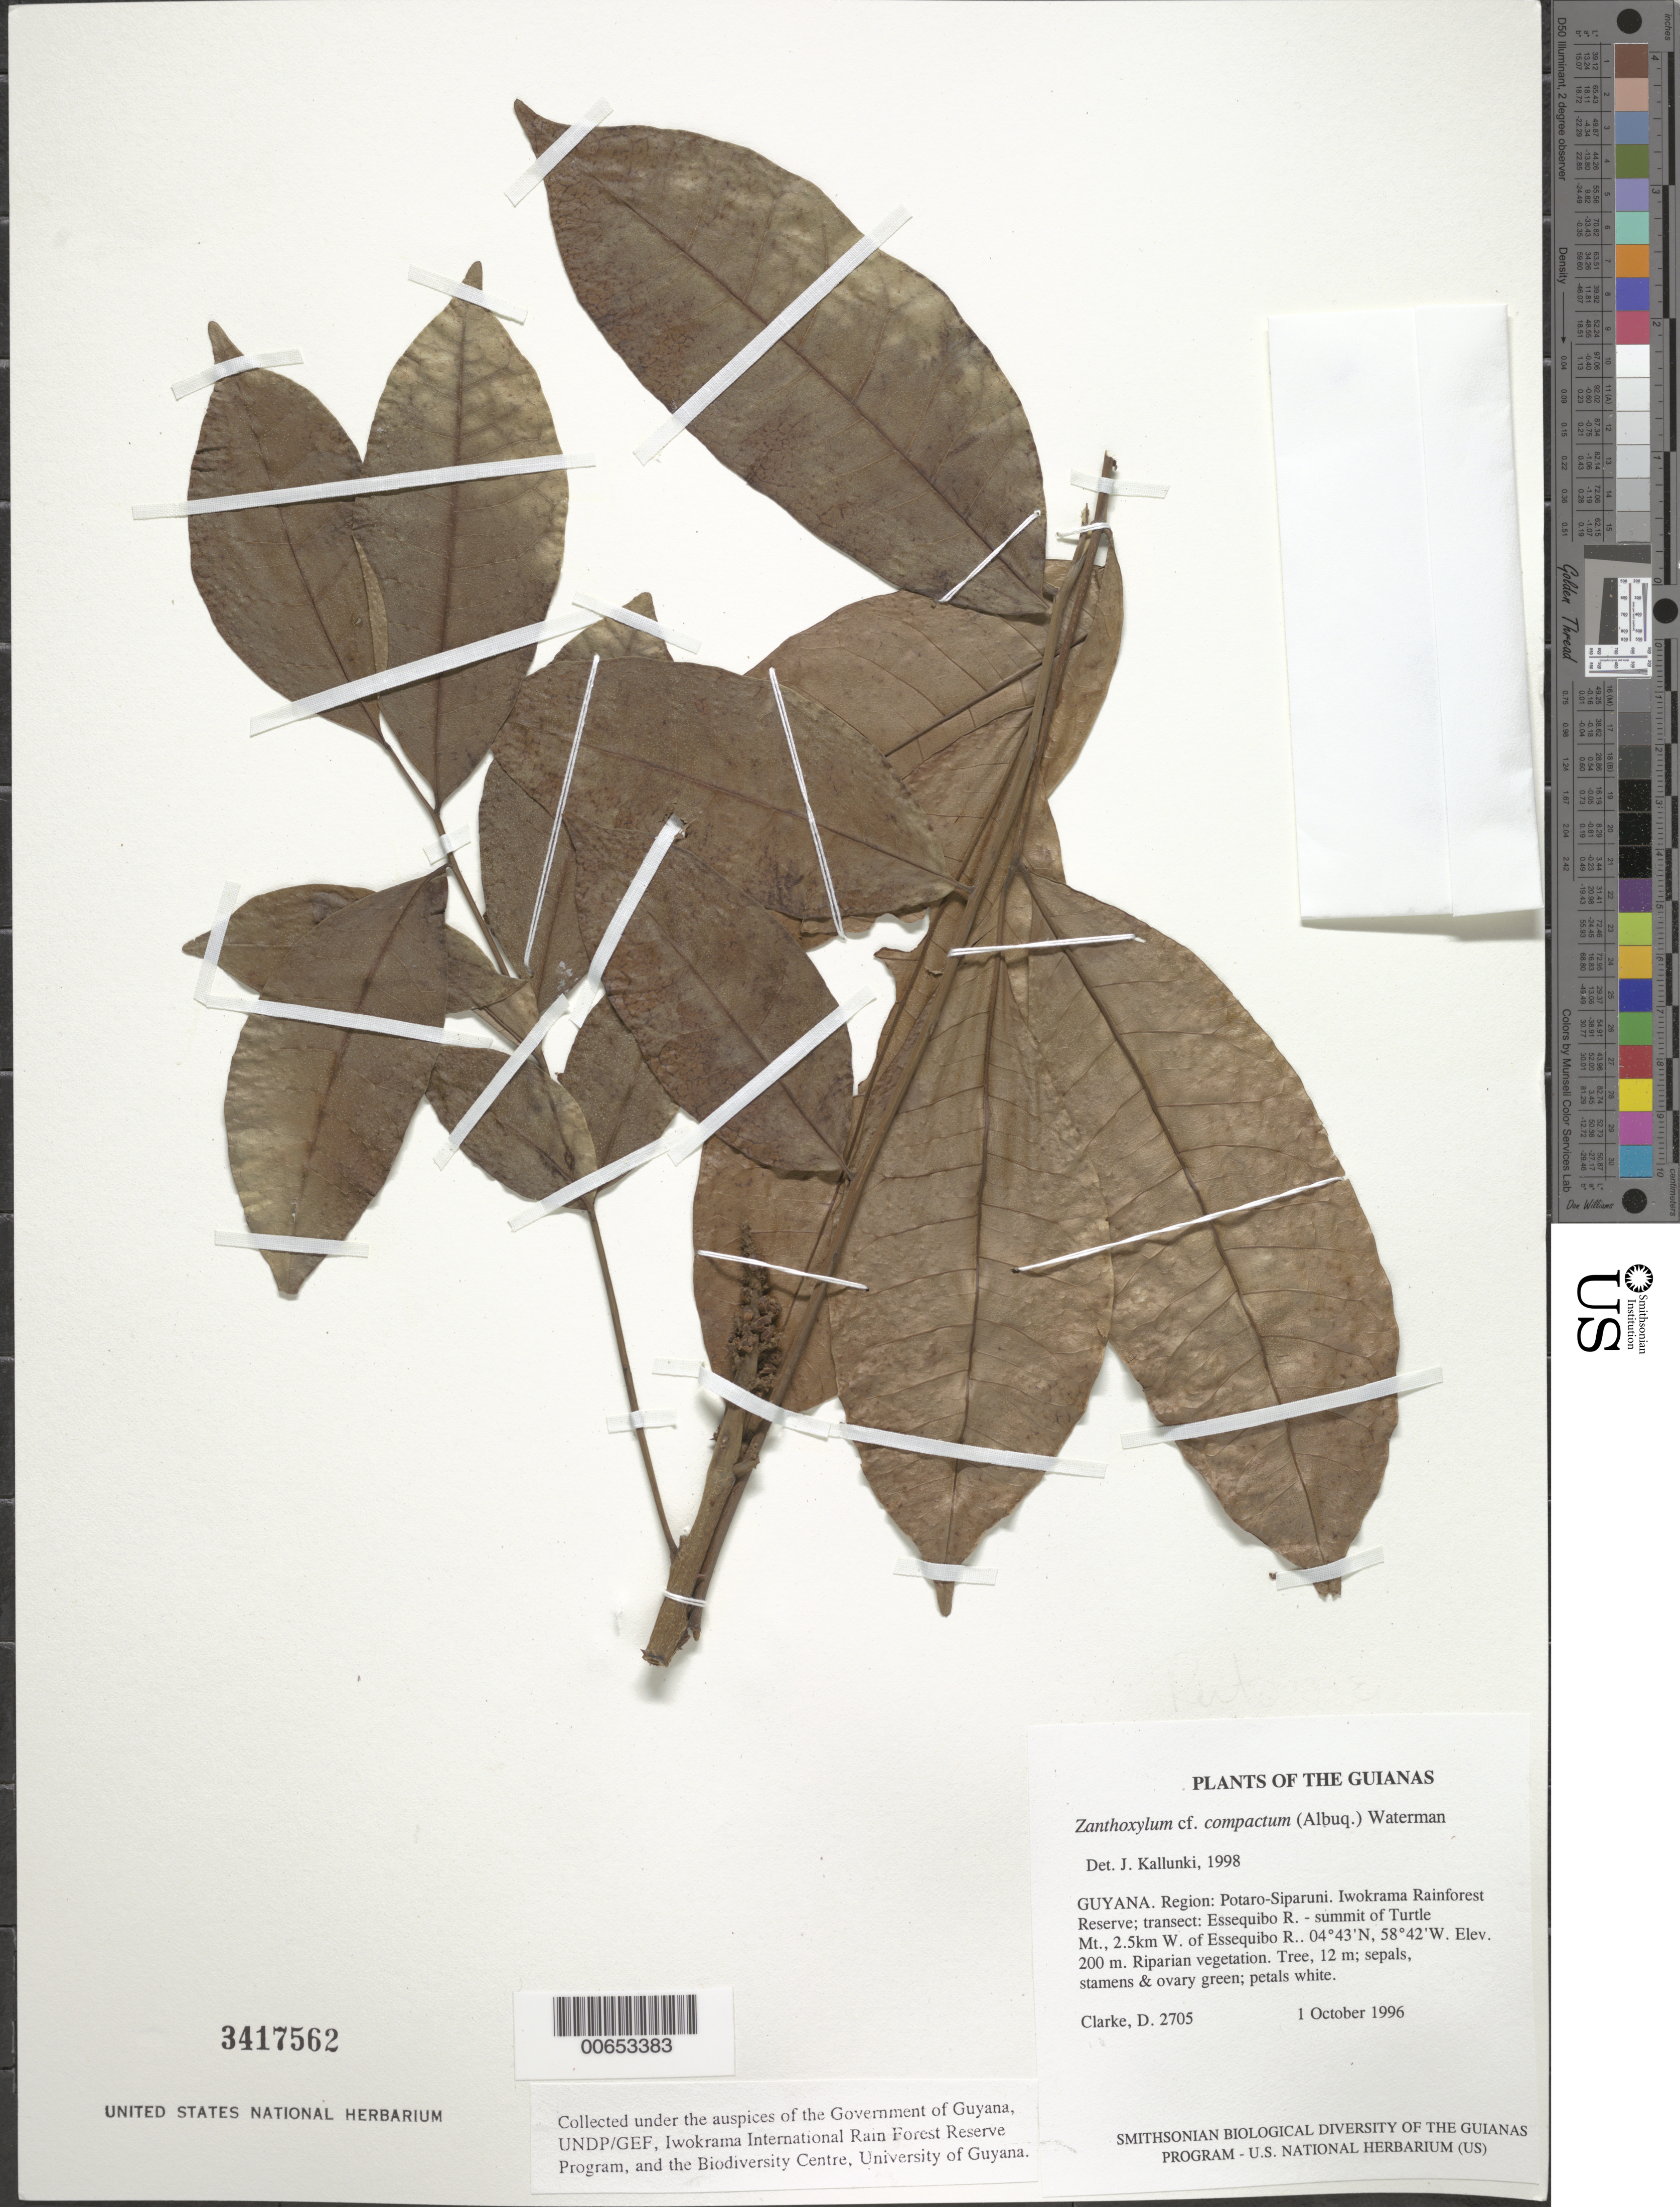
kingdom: Plantae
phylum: Tracheophyta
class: Magnoliopsida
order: Sapindales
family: Rutaceae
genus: Zanthoxylum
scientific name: Zanthoxylum compactum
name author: (Huber ex Albuq.) P.G. Waterman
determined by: Kallunki, Jacquelyn A.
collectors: H. D. Clarke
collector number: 2705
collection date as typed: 1 October 1996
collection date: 1996-10-01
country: Guyana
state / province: Potaro-Siparuni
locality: Iwokrama Rainforest Reserve; transect: Essequibo R. - summit of Turtle Mt., 2.5km W. of Essequibo R.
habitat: Riparian vegetation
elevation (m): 200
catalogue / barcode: US 3417562